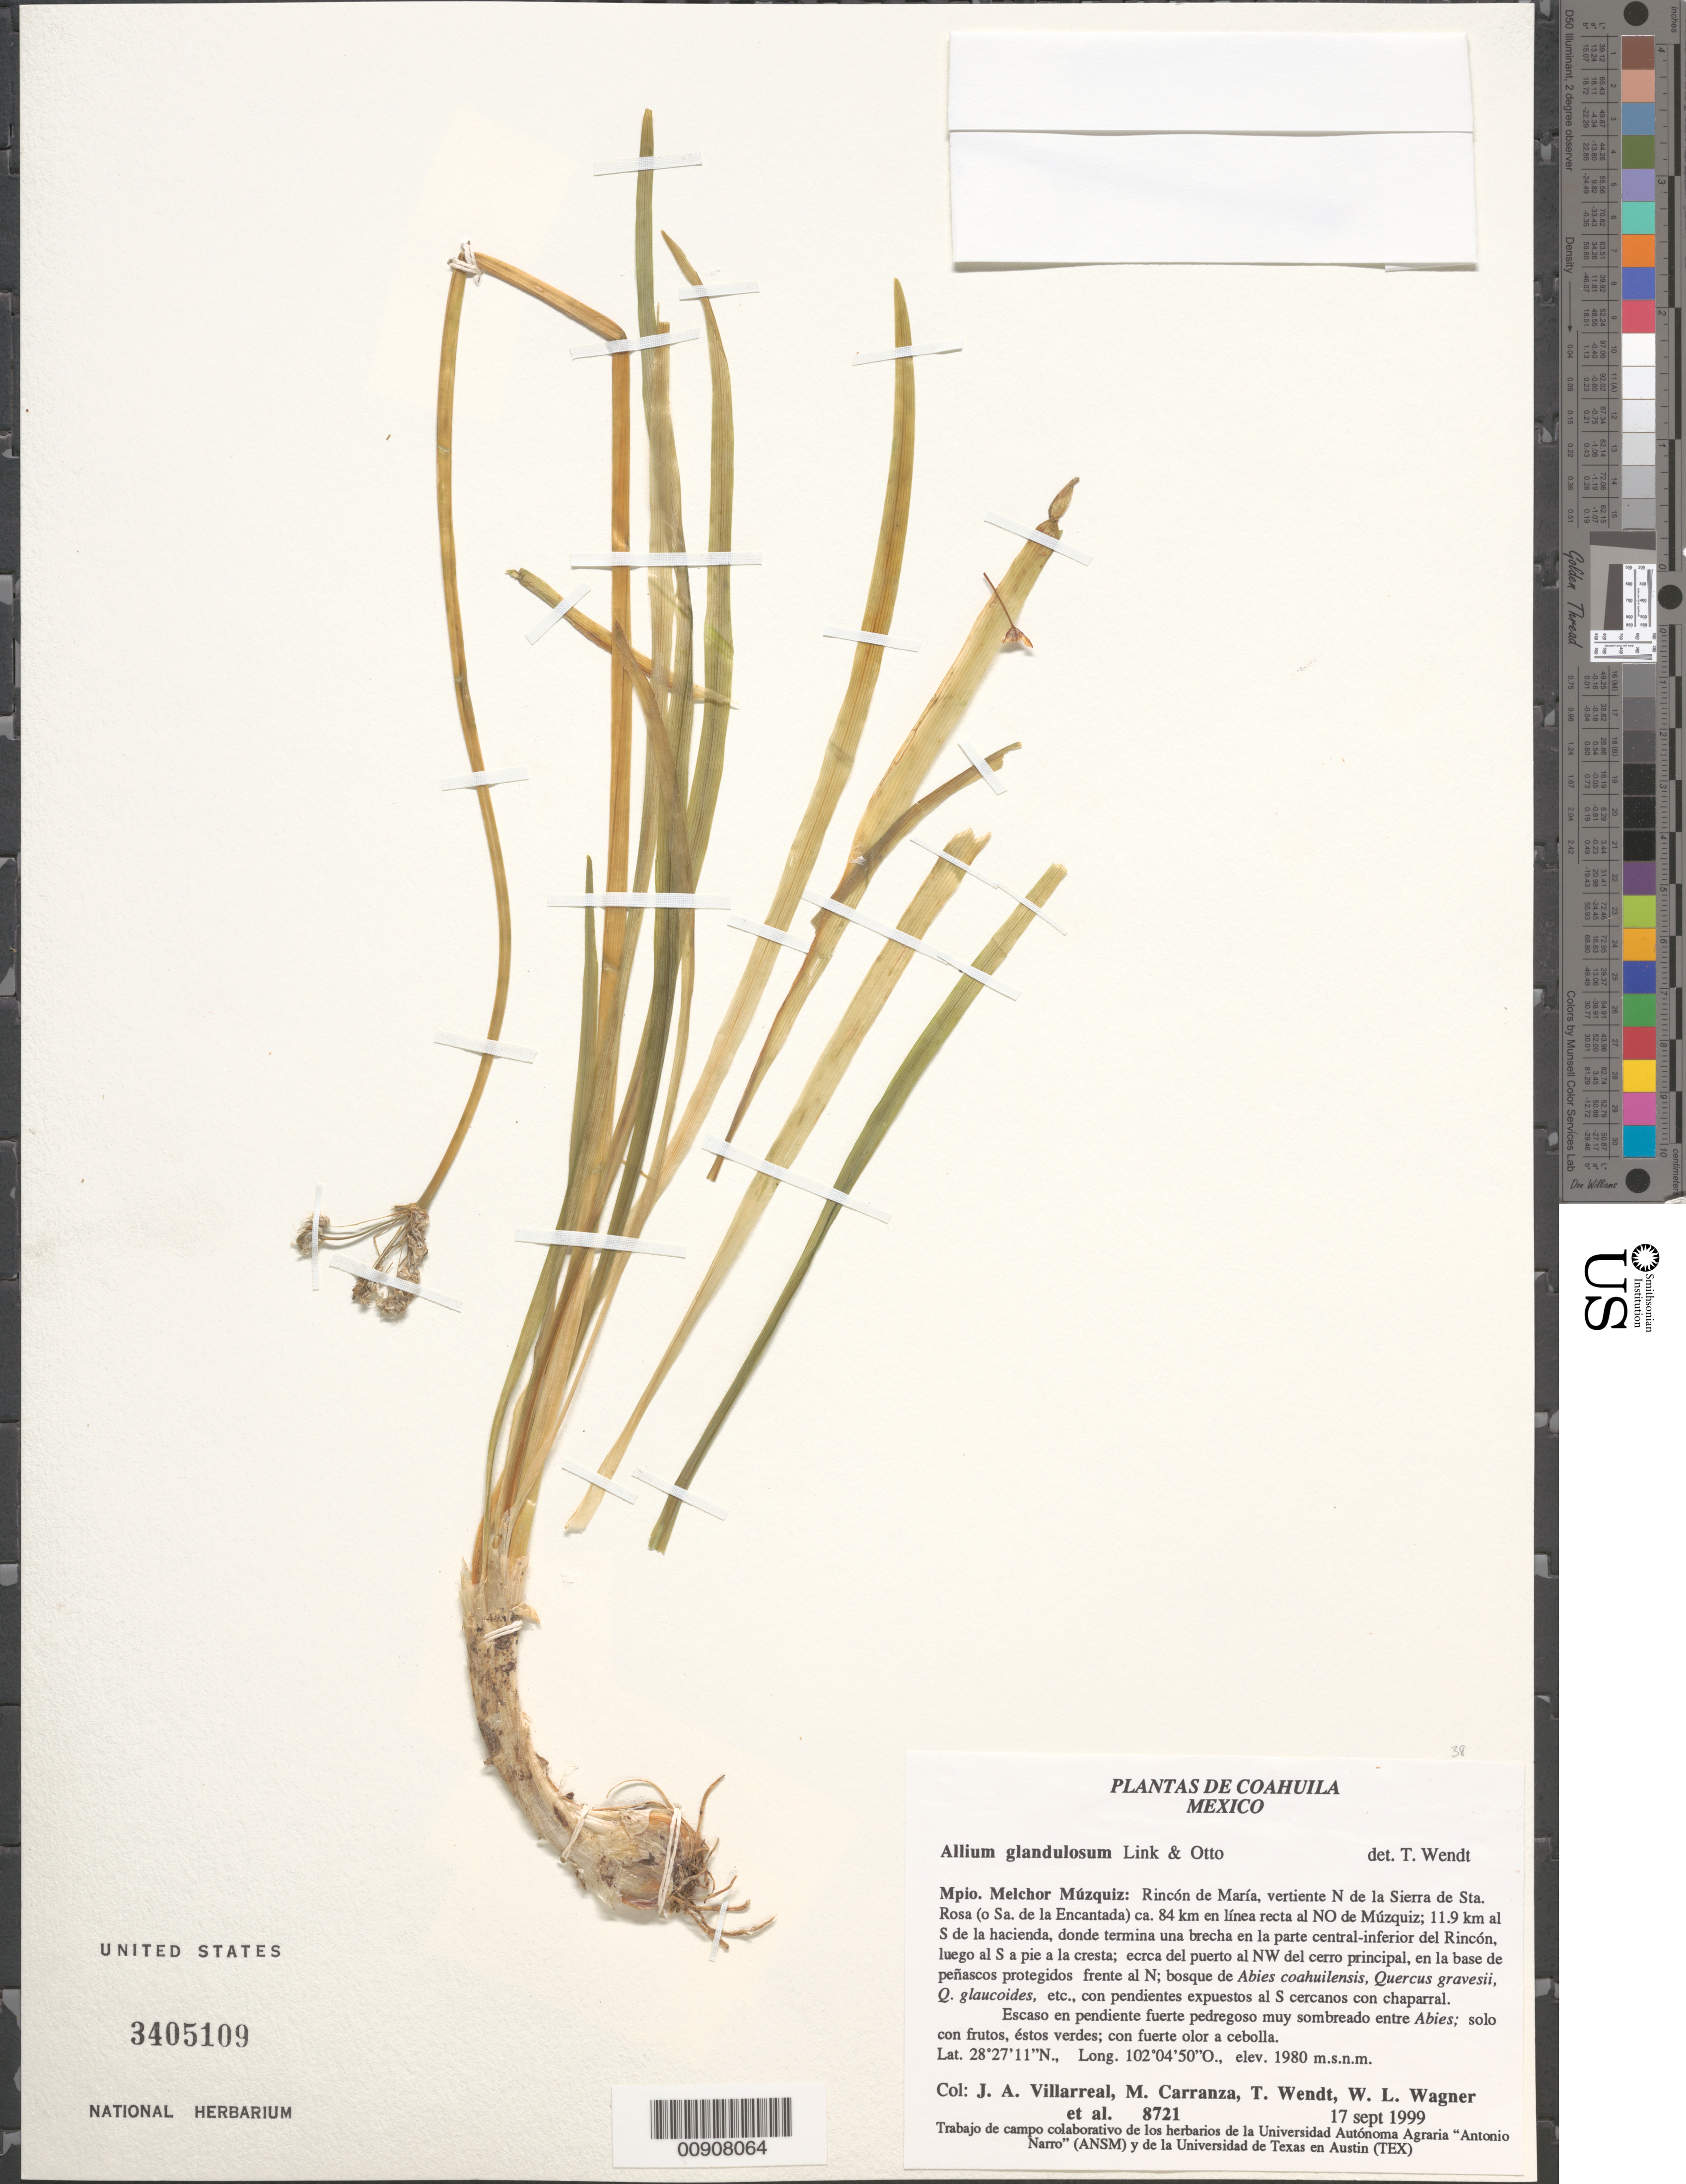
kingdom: Plantae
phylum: Tracheophyta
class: Liliopsida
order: Asparagales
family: Amaryllidaceae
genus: Allium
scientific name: Allium glandulosum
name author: Link & Otto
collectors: J. Villarreal, M. Carranza, T. L. Wendt, W. L. Wagner & et al.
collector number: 8721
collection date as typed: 17 Sep 1999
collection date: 1999-09-17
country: Mexico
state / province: Coahuila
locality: Mpio. Melchor Múzquiz: Rincón de María, vertiente N de la Sierra de Sta. Rosa (o Sa. De la Encantada) ca. 84 km en línea recta al NO de Múzquiz; 11.9 km al S de la Hacienda, donde termina una brecha en &c.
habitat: Bosque de Abies coahuilensis, Quercus gravesii, Q. glaucoides, etc., con pendientes expuestos al S cercanos con chaparral.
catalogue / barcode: US 3405109